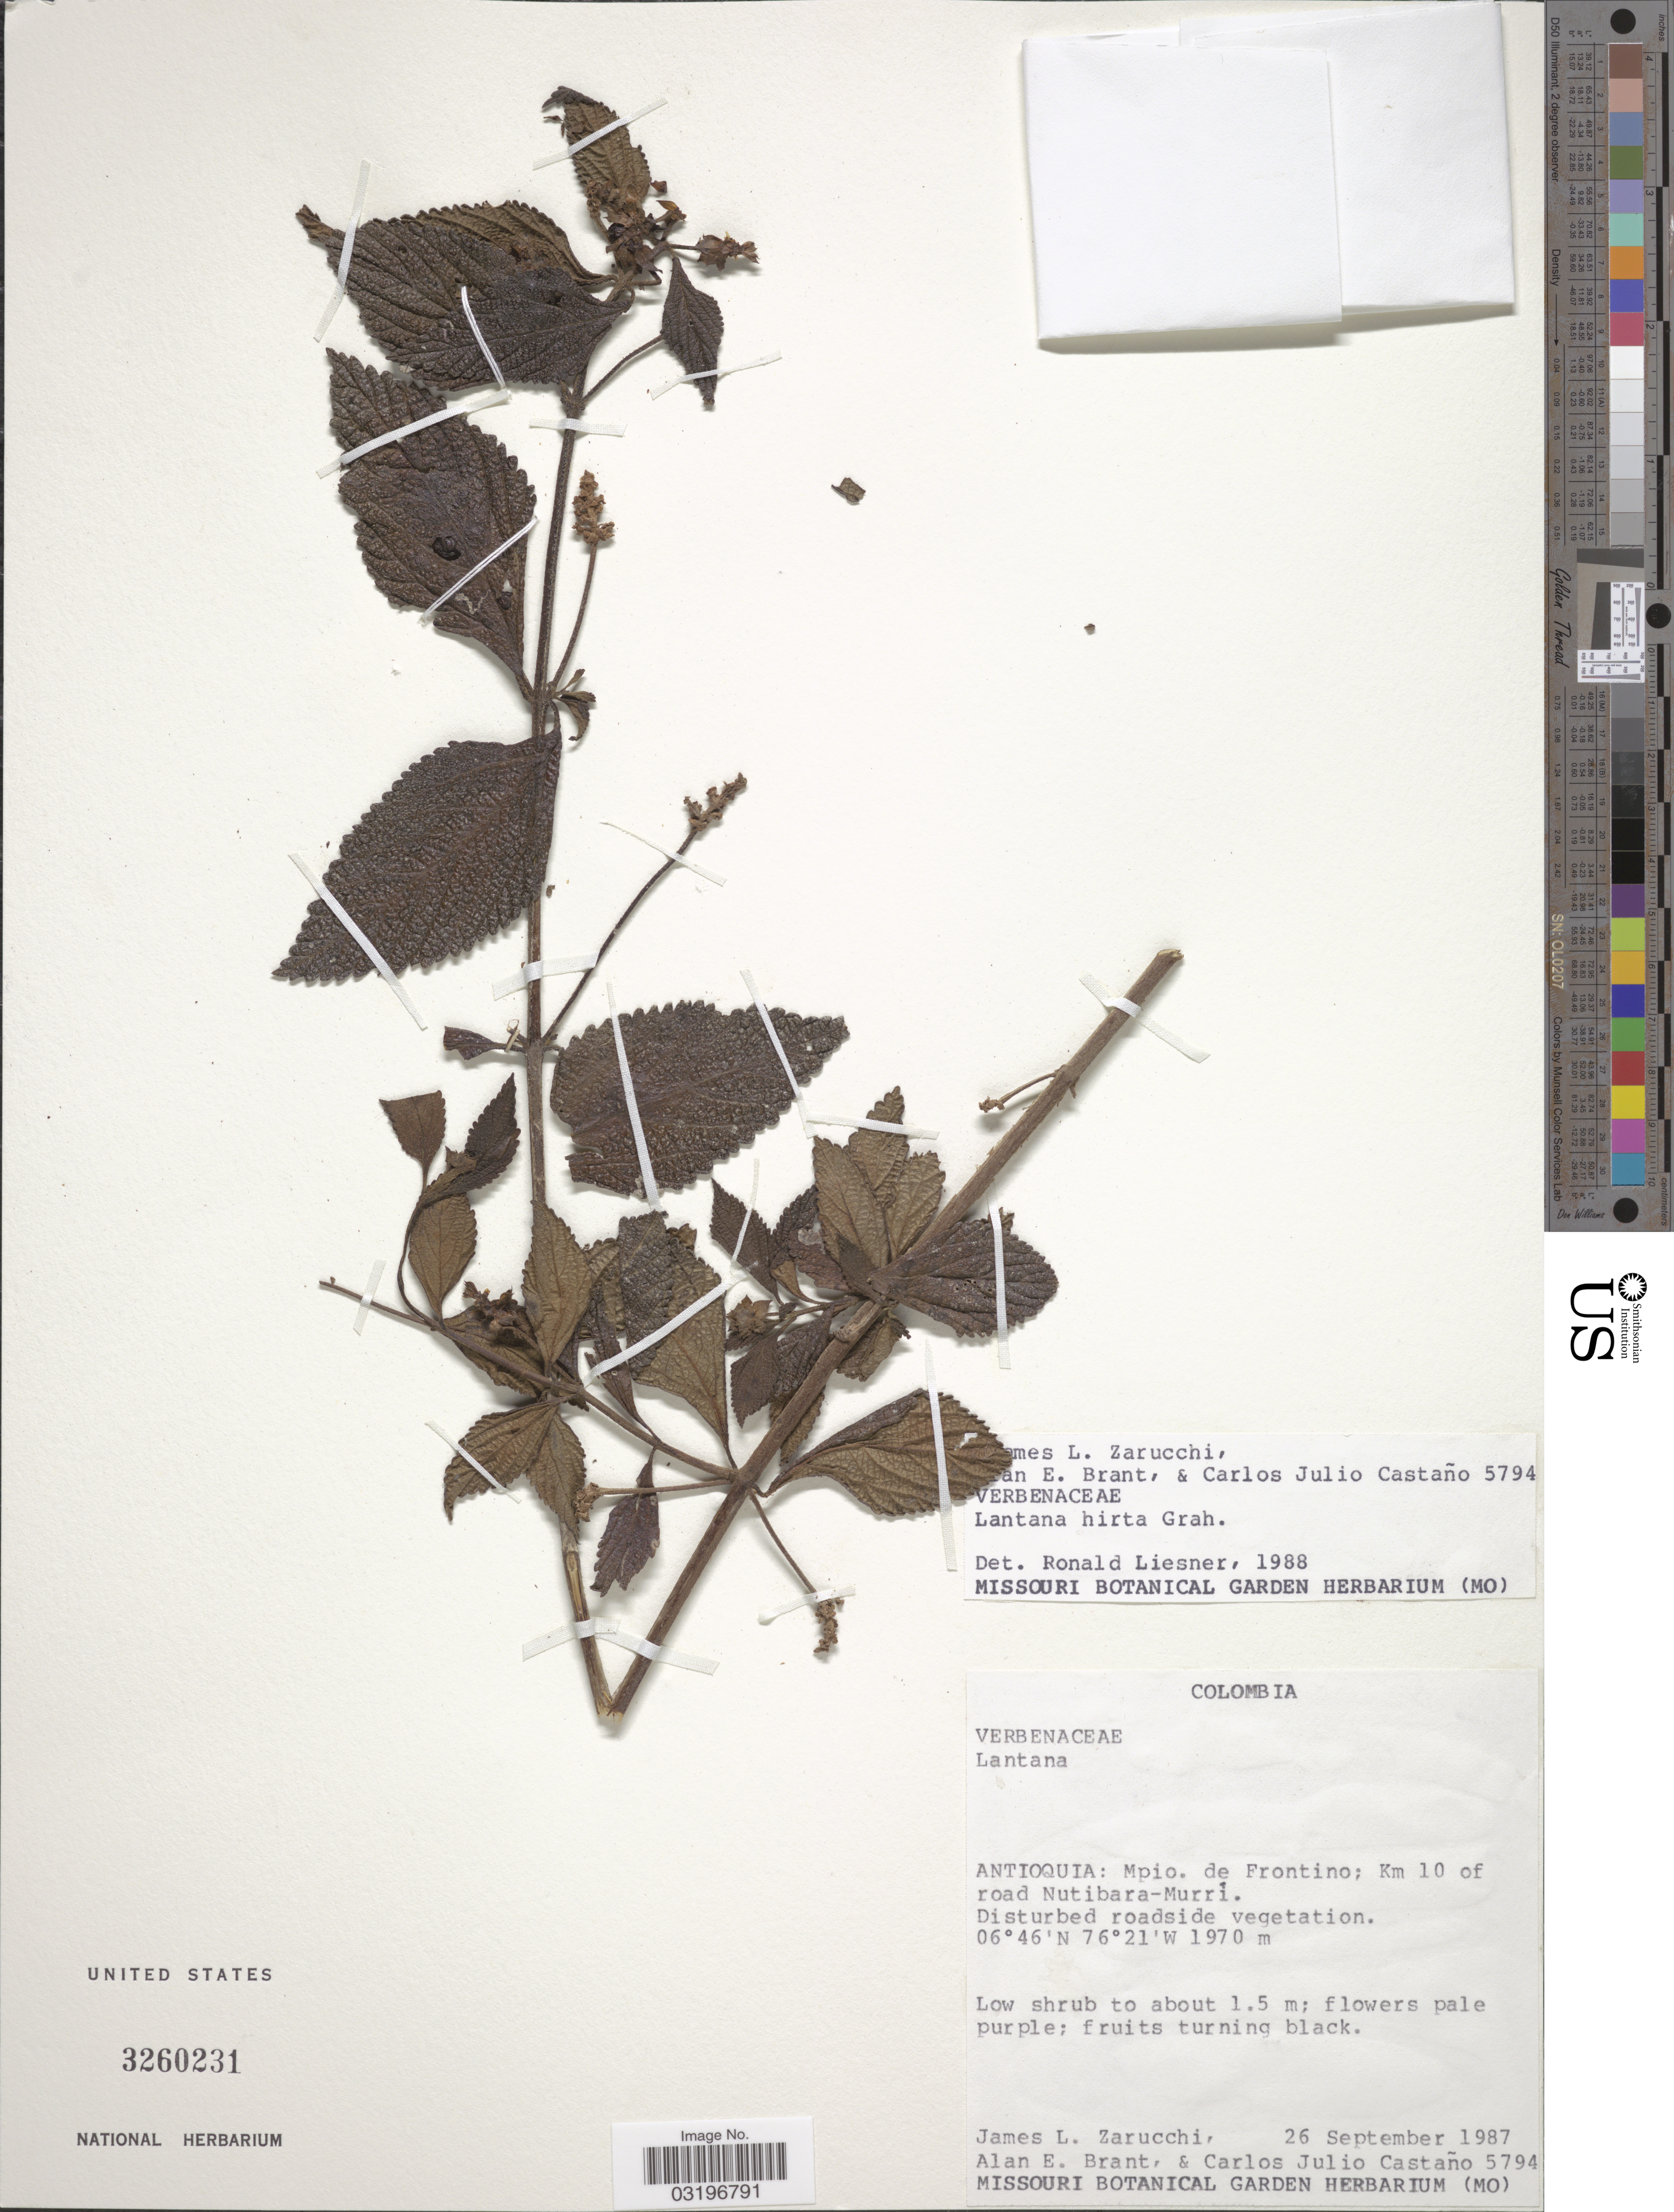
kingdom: Plantae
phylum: Tracheophyta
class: Magnoliopsida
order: Lamiales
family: Verbenaceae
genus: Lantana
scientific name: Lantana hirta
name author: Graham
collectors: J. L. Zarucchi, A. Brant & C. Castaño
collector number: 5794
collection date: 1987-09-26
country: Colombia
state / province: Antioquia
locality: Mpio. de Frontino; Km 10 of road Nutibara-Murrí.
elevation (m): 1970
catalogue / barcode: US 3260231